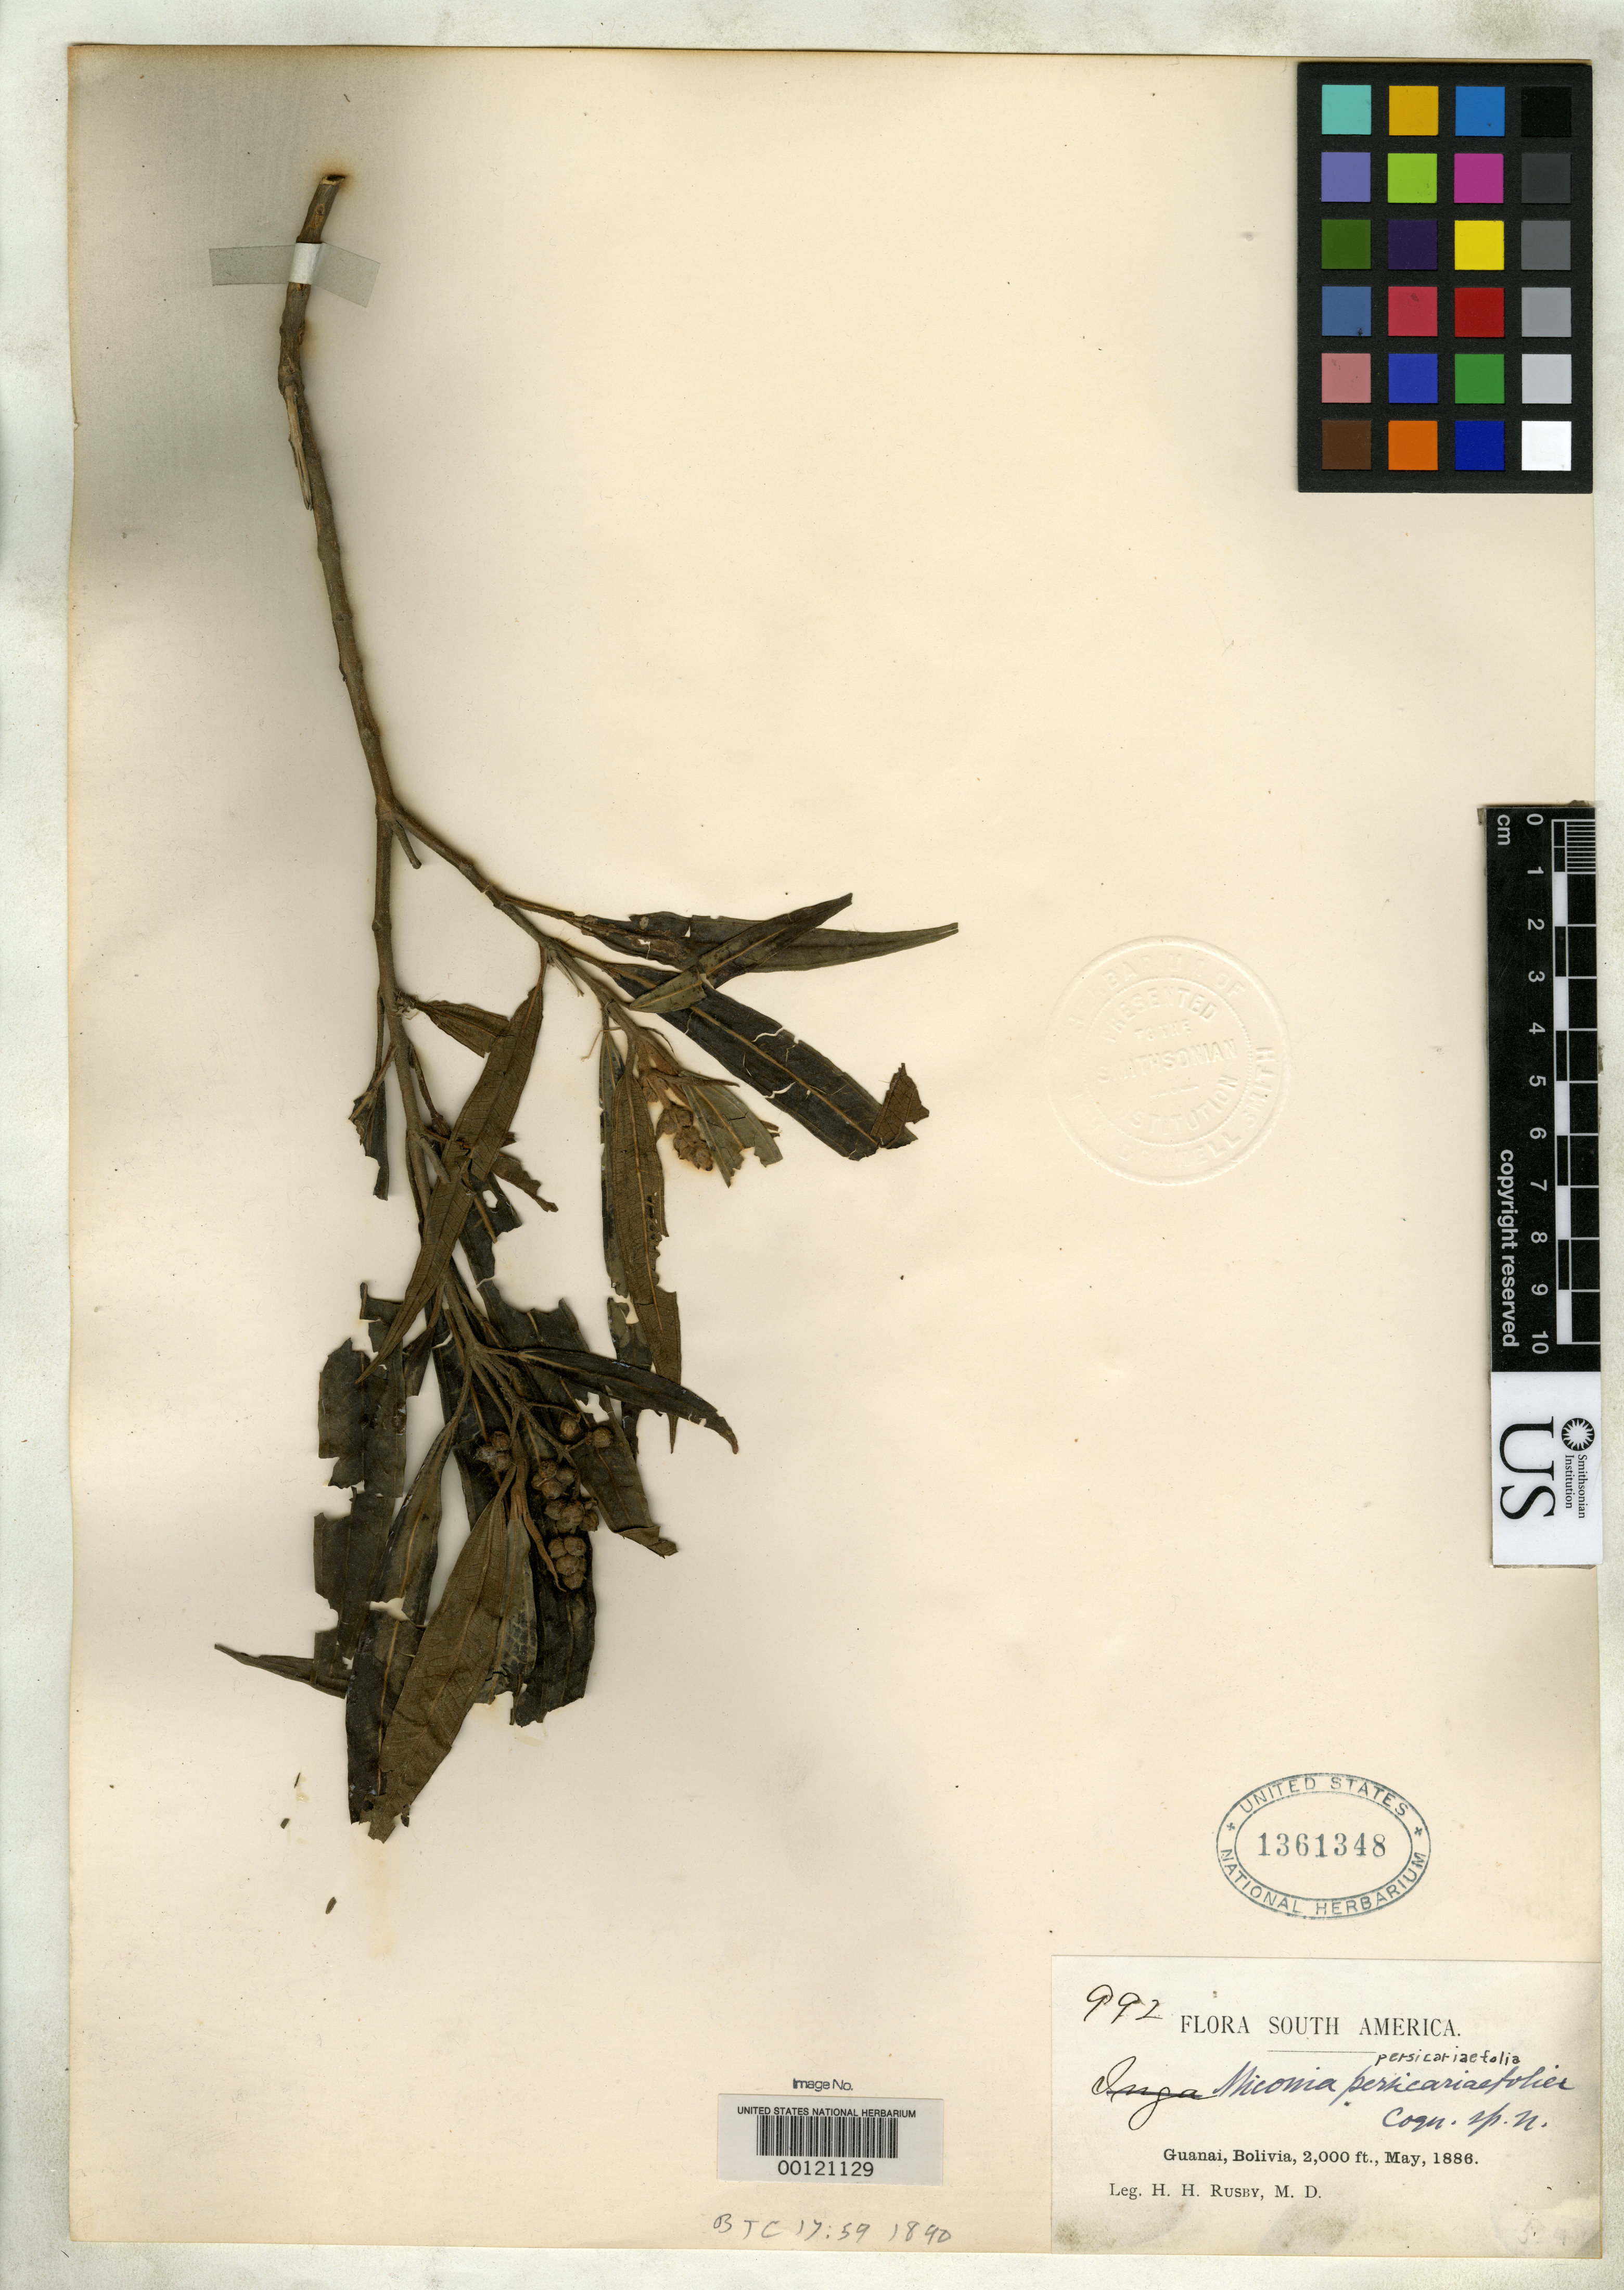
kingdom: Plantae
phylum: Tracheophyta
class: Magnoliopsida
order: Myrtales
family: Melastomataceae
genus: Miconia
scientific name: Miconia persicariaefolia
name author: Cogn.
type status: Isotype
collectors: H. H. Rusby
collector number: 992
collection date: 1886-05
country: Bolivia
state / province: La Páz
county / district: Larecaja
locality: Guanay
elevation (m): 610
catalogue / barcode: US 1361348